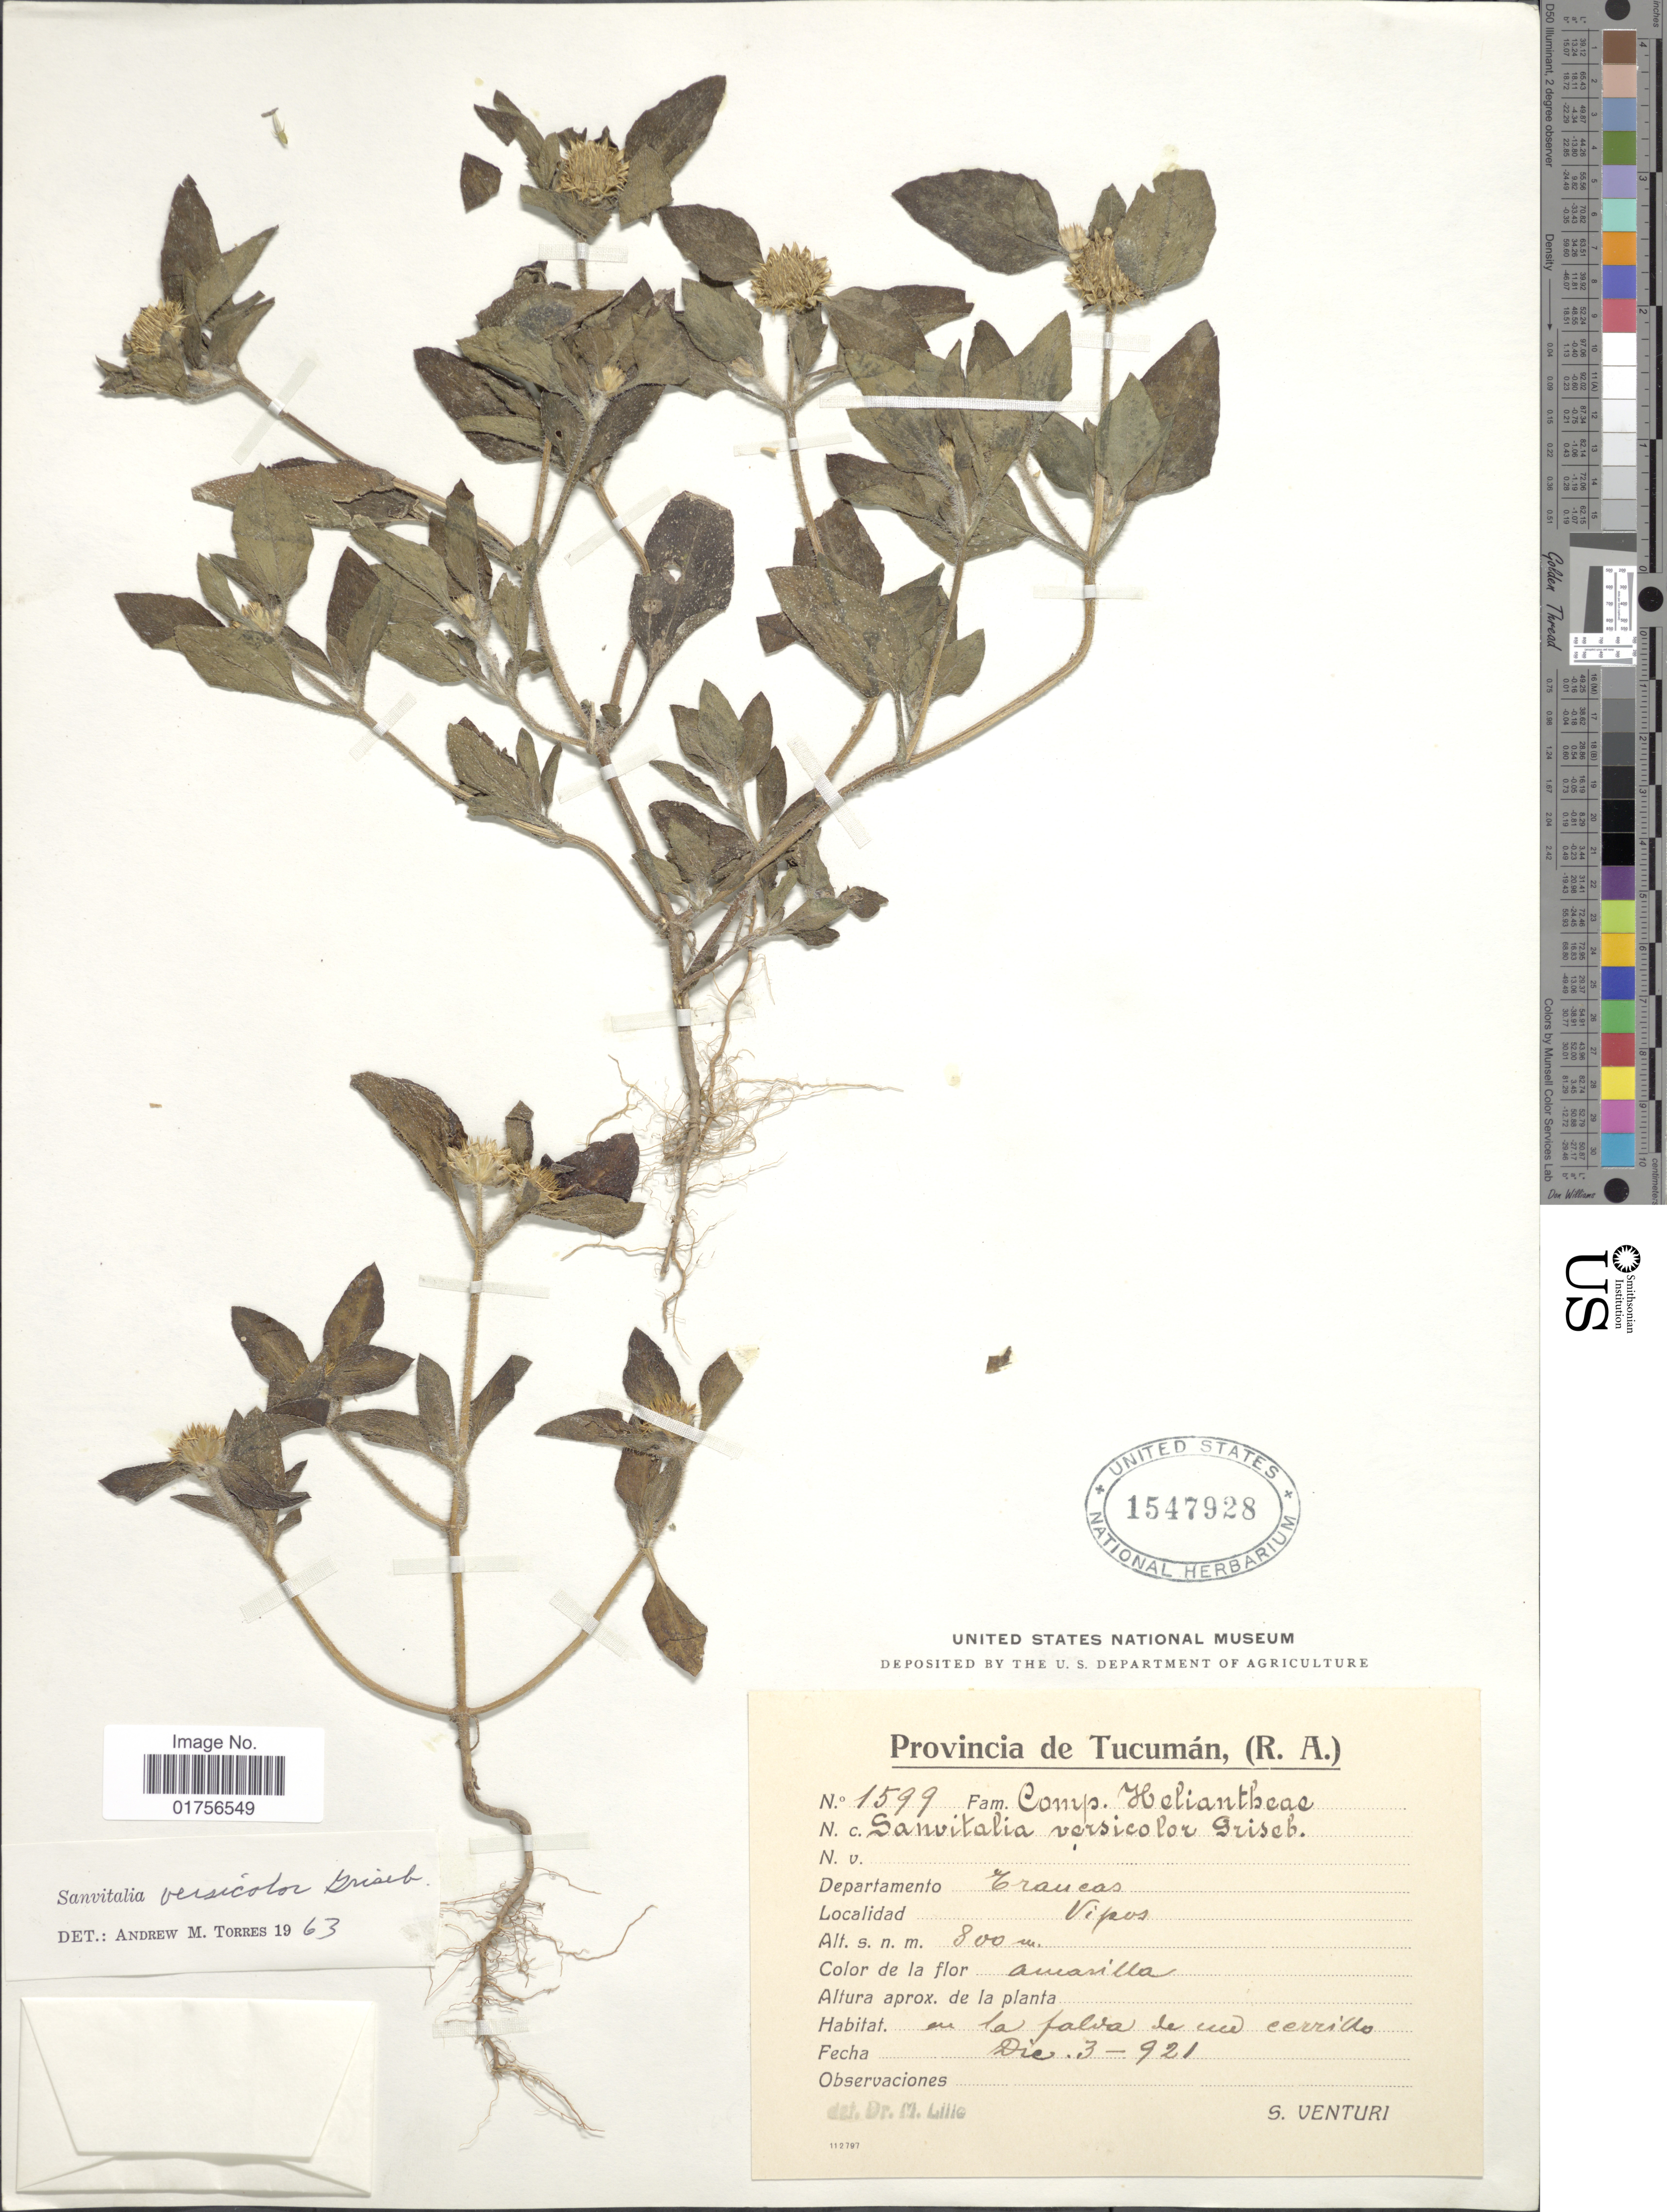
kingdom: Plantae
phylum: Tracheophyta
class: Magnoliopsida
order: Asterales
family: Asteraceae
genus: Sanvitalia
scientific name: Sanvitalia versicolor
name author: Griseb.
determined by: Skibicki, Samuel V.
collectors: S. Venturi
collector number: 1599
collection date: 1921-12-03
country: Argentina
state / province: Tucuman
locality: Provincia de Tucuman, (R.A.) Departamento Crancas, Vipos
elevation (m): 800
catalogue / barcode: US 1547928